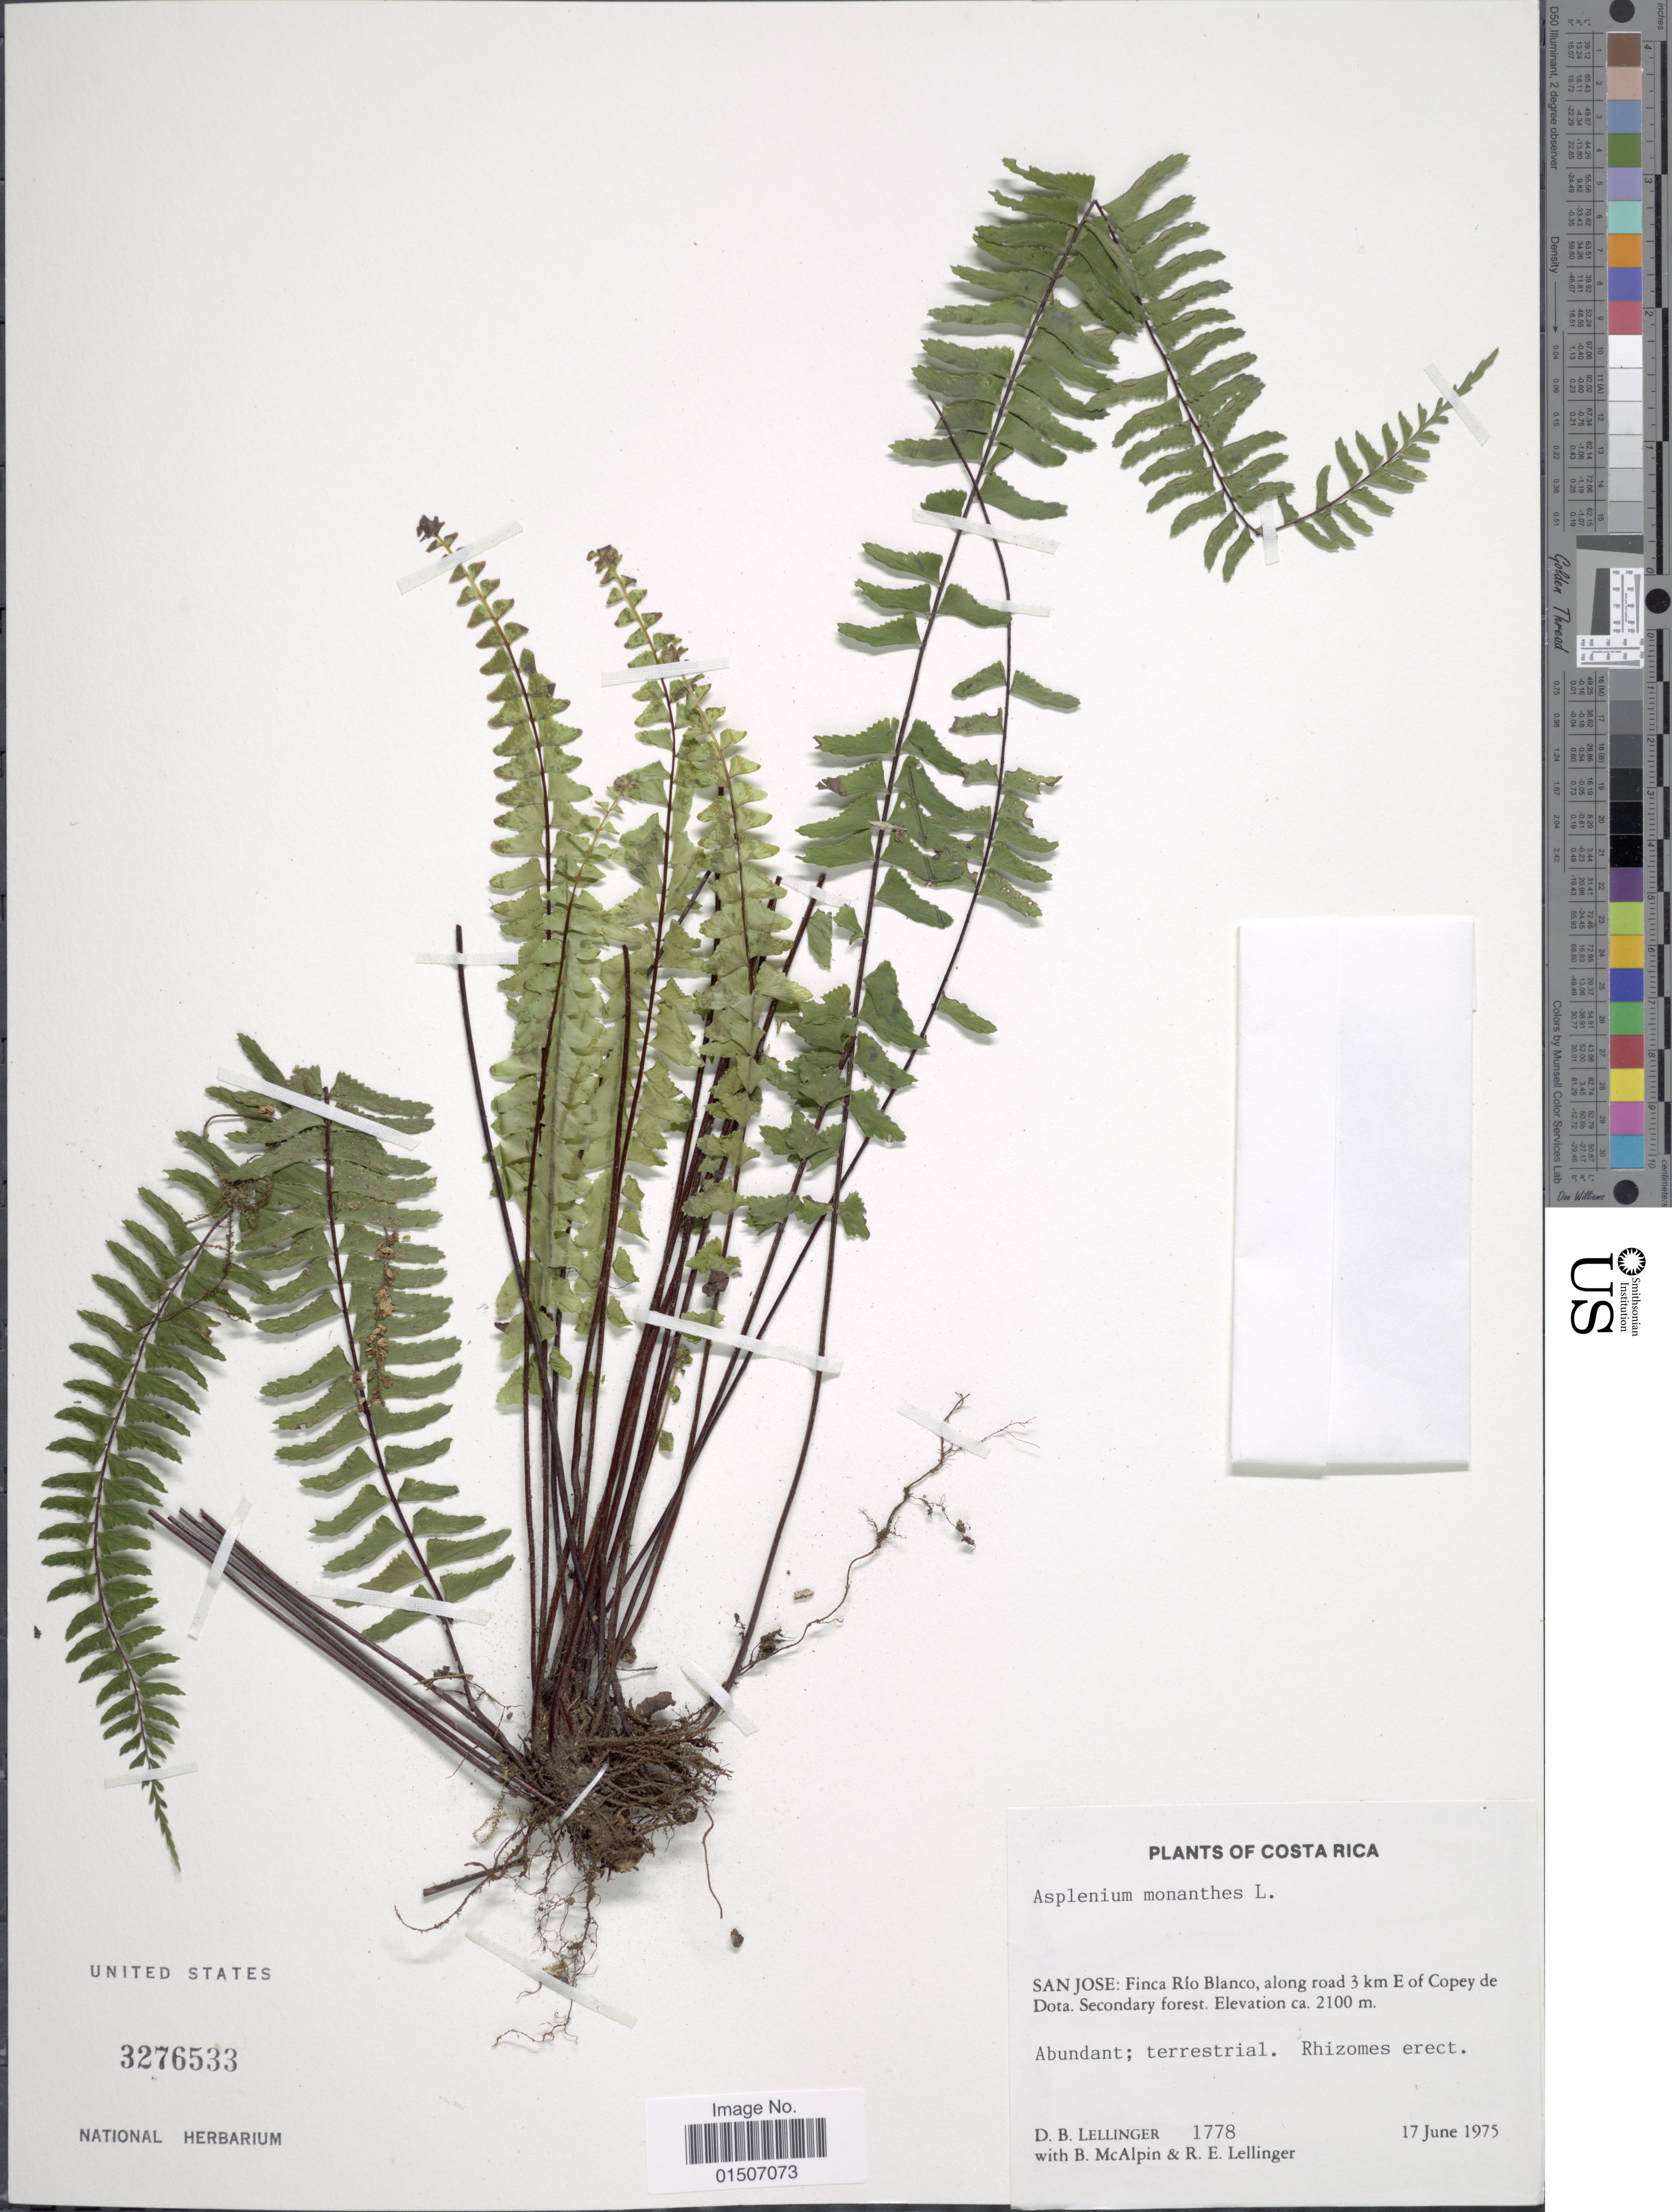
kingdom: Plantae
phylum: Tracheophyta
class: Polypodiopsida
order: Polypodiales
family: Aspleniaceae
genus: Asplenium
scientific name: Asplenium monanthes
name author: L.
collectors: D. B. Lellinger, B. McAlpin & D. B. Lellinger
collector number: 1778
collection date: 1975-06-17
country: Costa Rica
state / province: San José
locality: Finca Río Blanco, along road 3 km E of Copey de Dota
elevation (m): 2100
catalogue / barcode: US 3276533